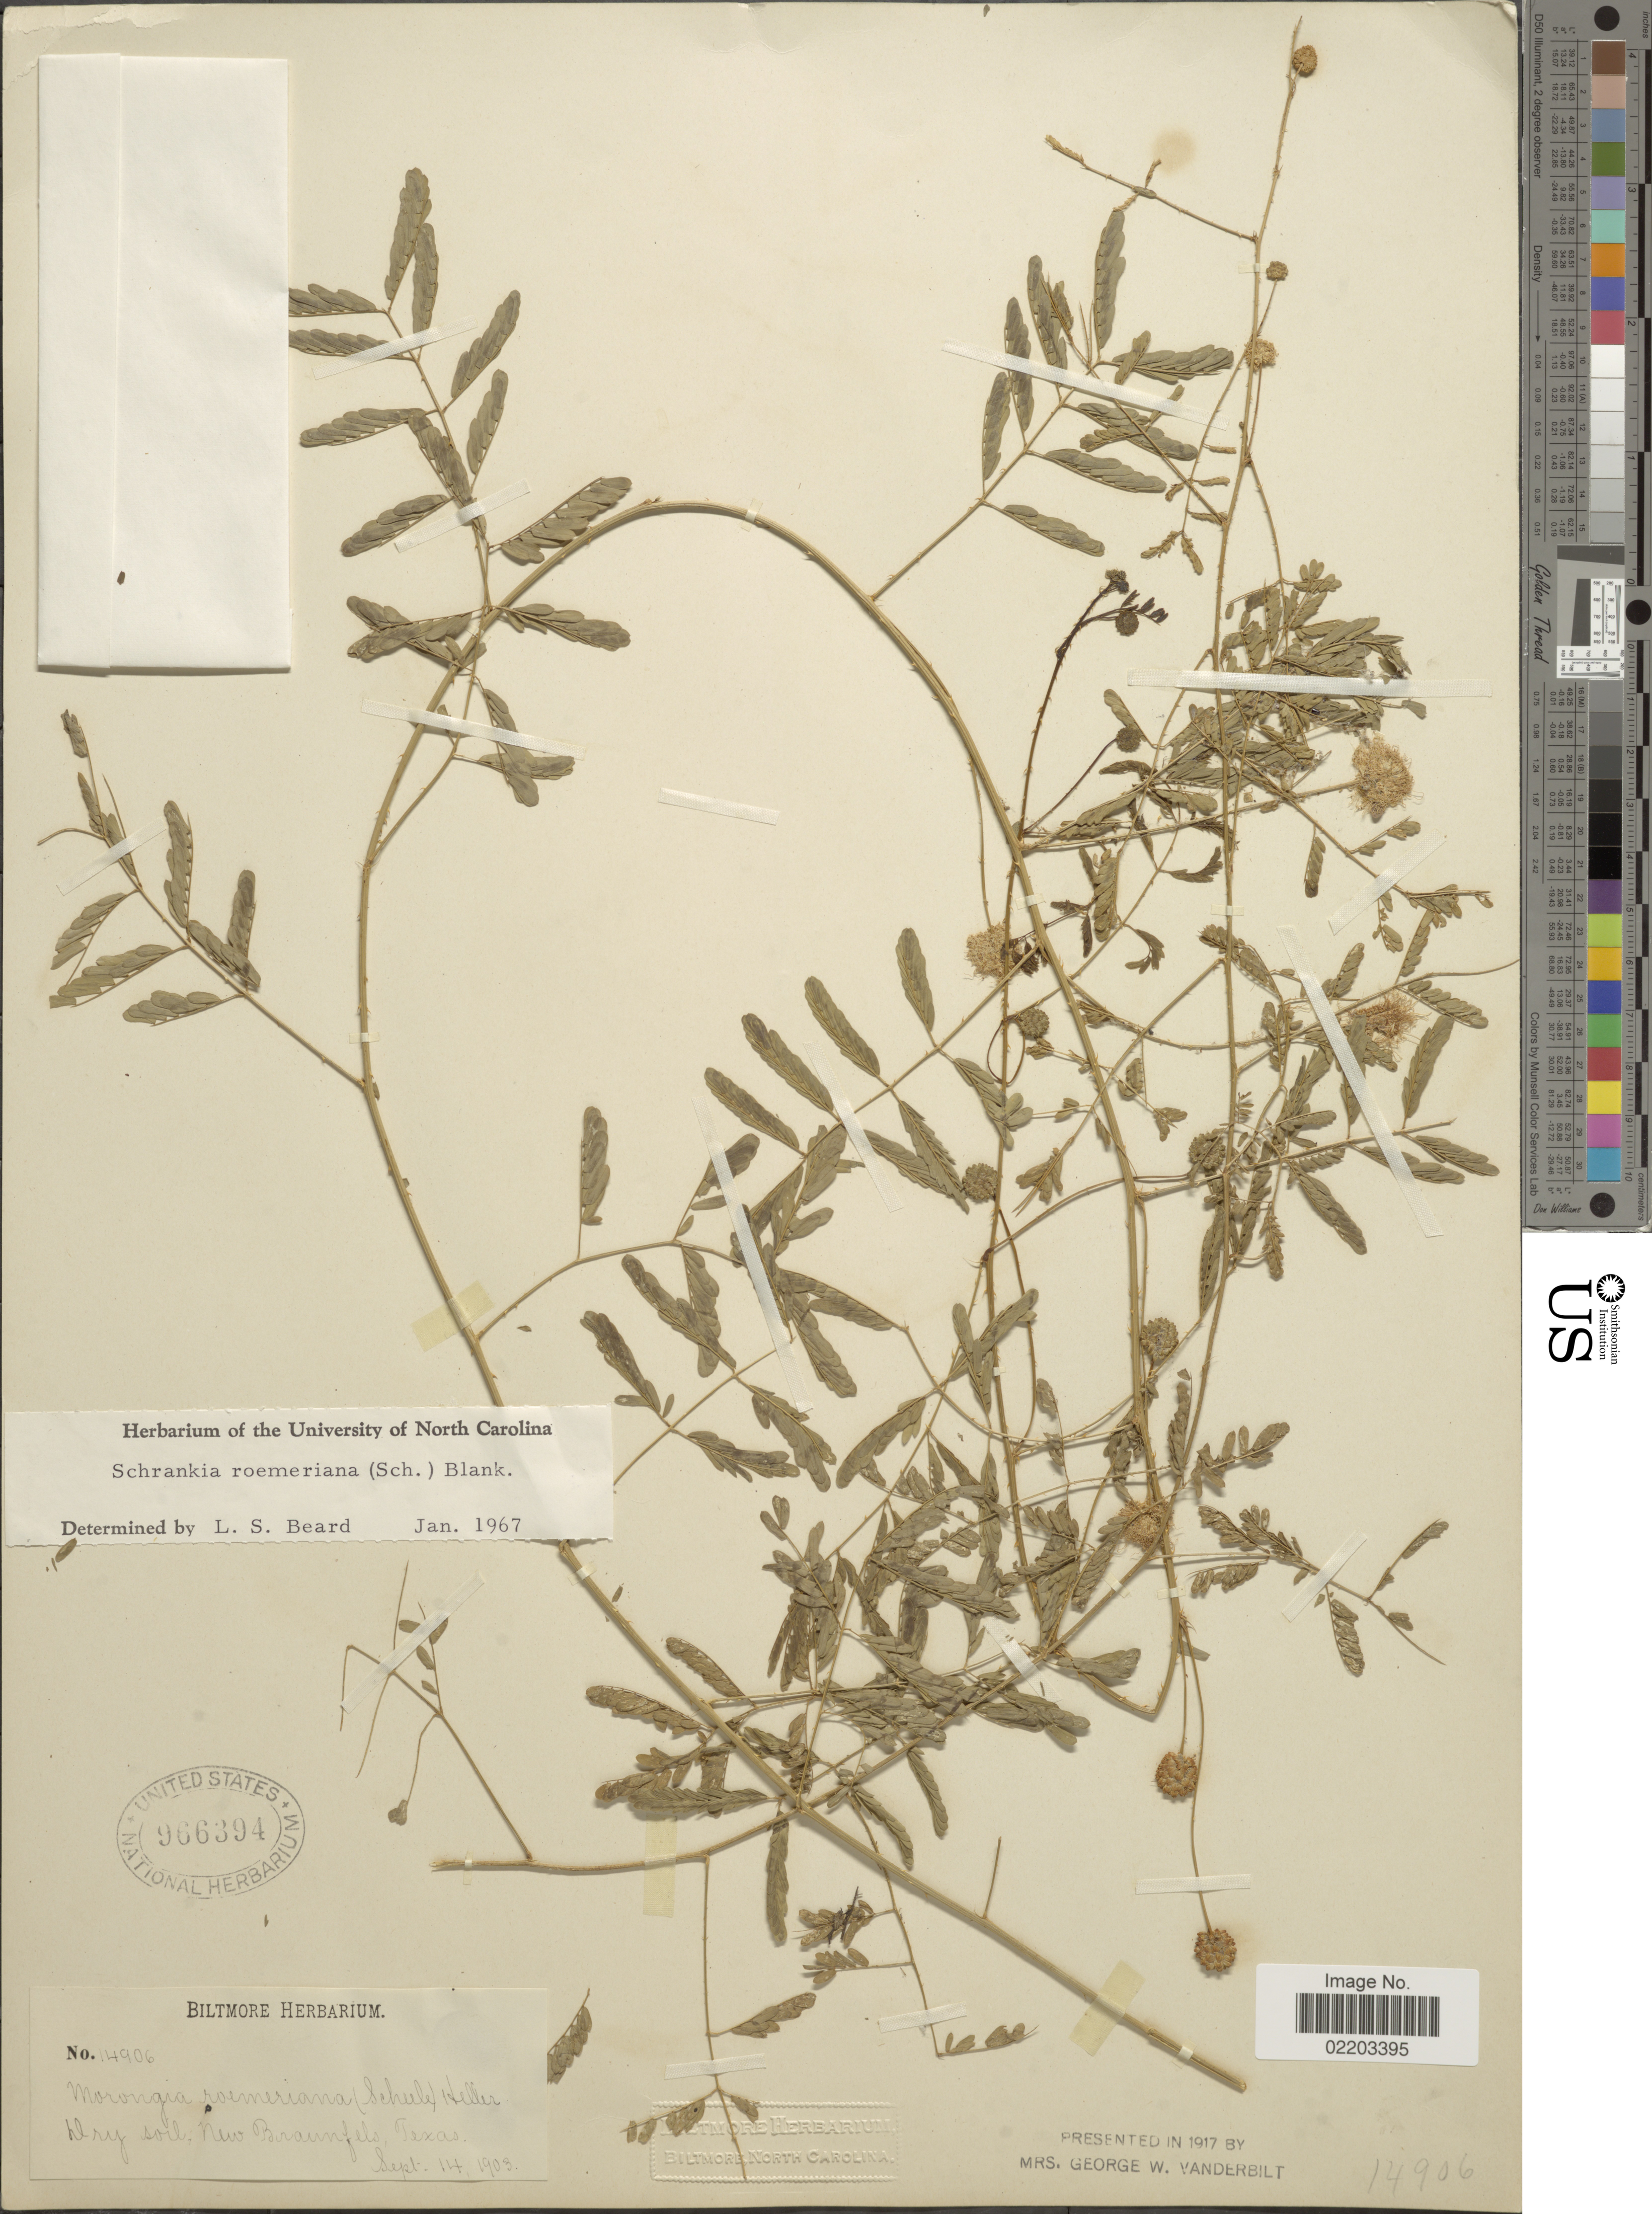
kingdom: Plantae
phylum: Tracheophyta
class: Magnoliopsida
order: Fabales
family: Fabaceae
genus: Mimosa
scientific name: Mimosa roemeriana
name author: Scheele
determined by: U.S. National Herbarium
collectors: ex herb. Biltmore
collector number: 14906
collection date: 1903-09-14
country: United States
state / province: Texas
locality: Dry soil, New Braunfels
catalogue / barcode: US 966394